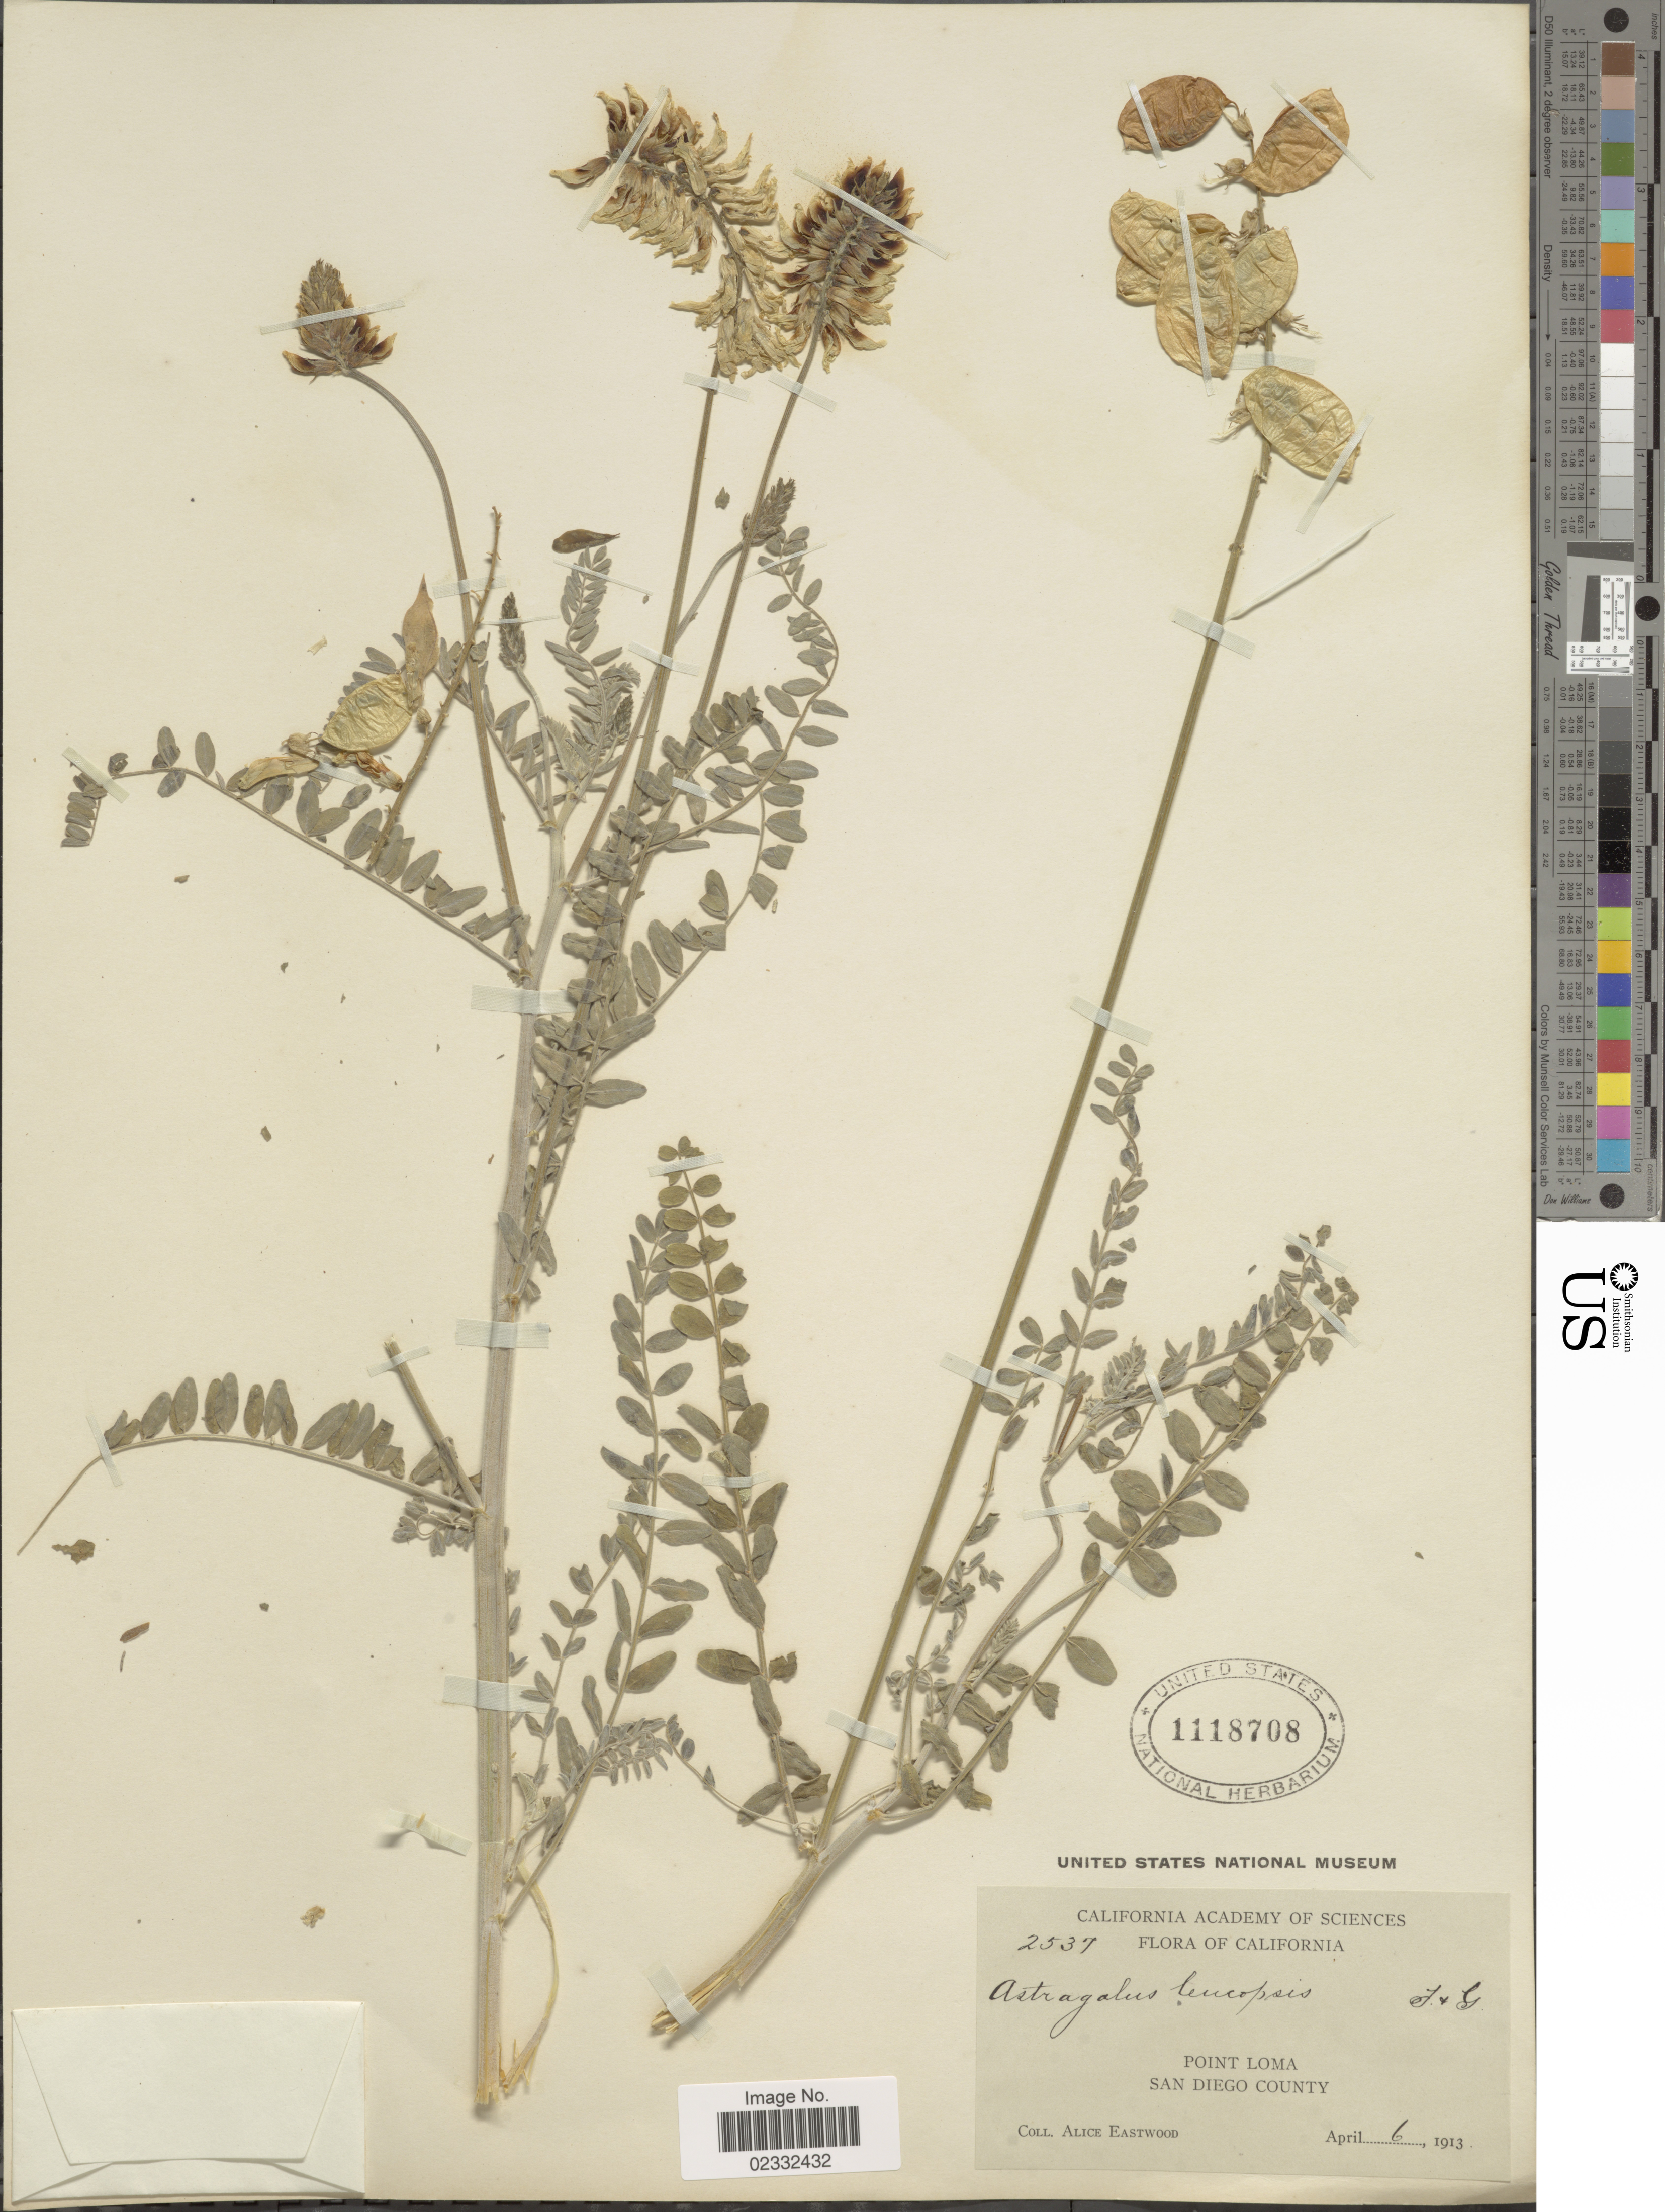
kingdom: Plantae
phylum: Tracheophyta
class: Magnoliopsida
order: Fabales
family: Fabaceae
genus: Astragalus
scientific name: Astragalus leucopsis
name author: (Torr.) Torr.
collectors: A. Eastwood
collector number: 2537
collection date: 1913-04-06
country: United States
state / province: California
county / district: San Diego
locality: California. Point Loma, San Diego County.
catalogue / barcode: US 1118708